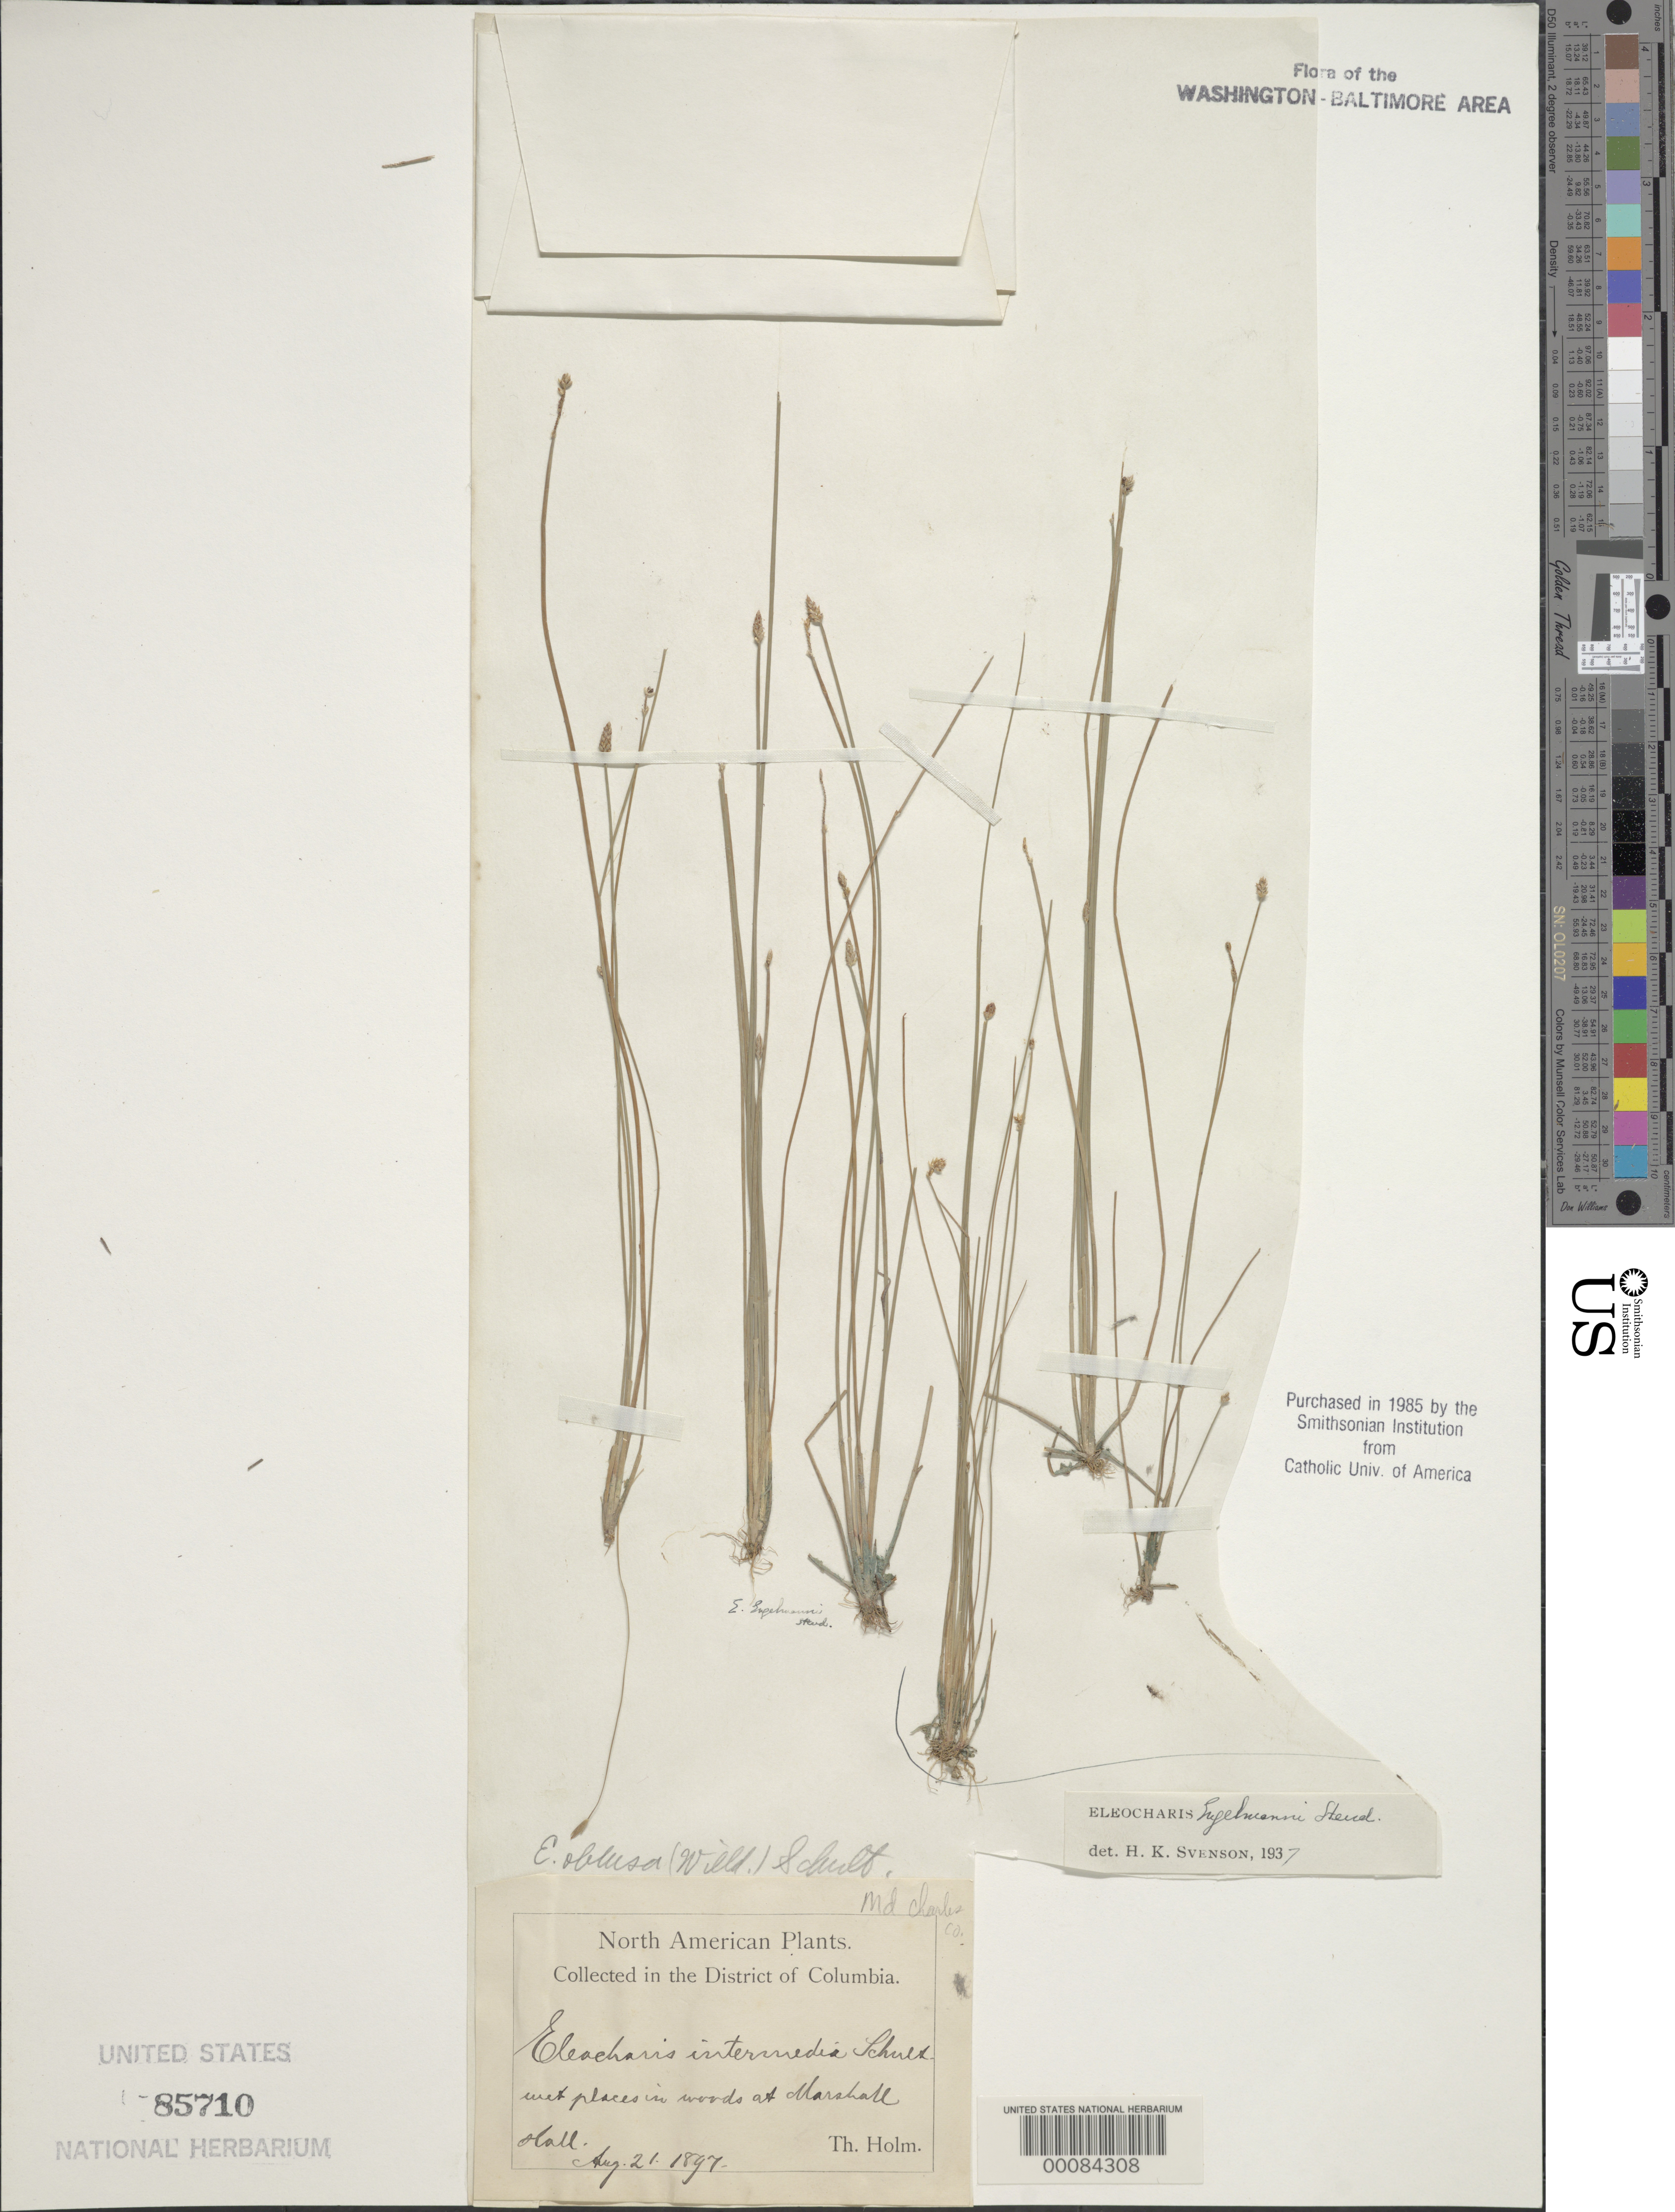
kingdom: Plantae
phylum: Tracheophyta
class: Liliopsida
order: Poales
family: Cyperaceae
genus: Eleocharis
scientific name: Eleocharis obtusa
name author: (Willd.) Schult.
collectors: T. Holm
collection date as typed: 21 Aug 1897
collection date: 1897-08-21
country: United States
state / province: Maryland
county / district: Charles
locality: Marshall Hall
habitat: Wet woods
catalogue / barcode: US 85710